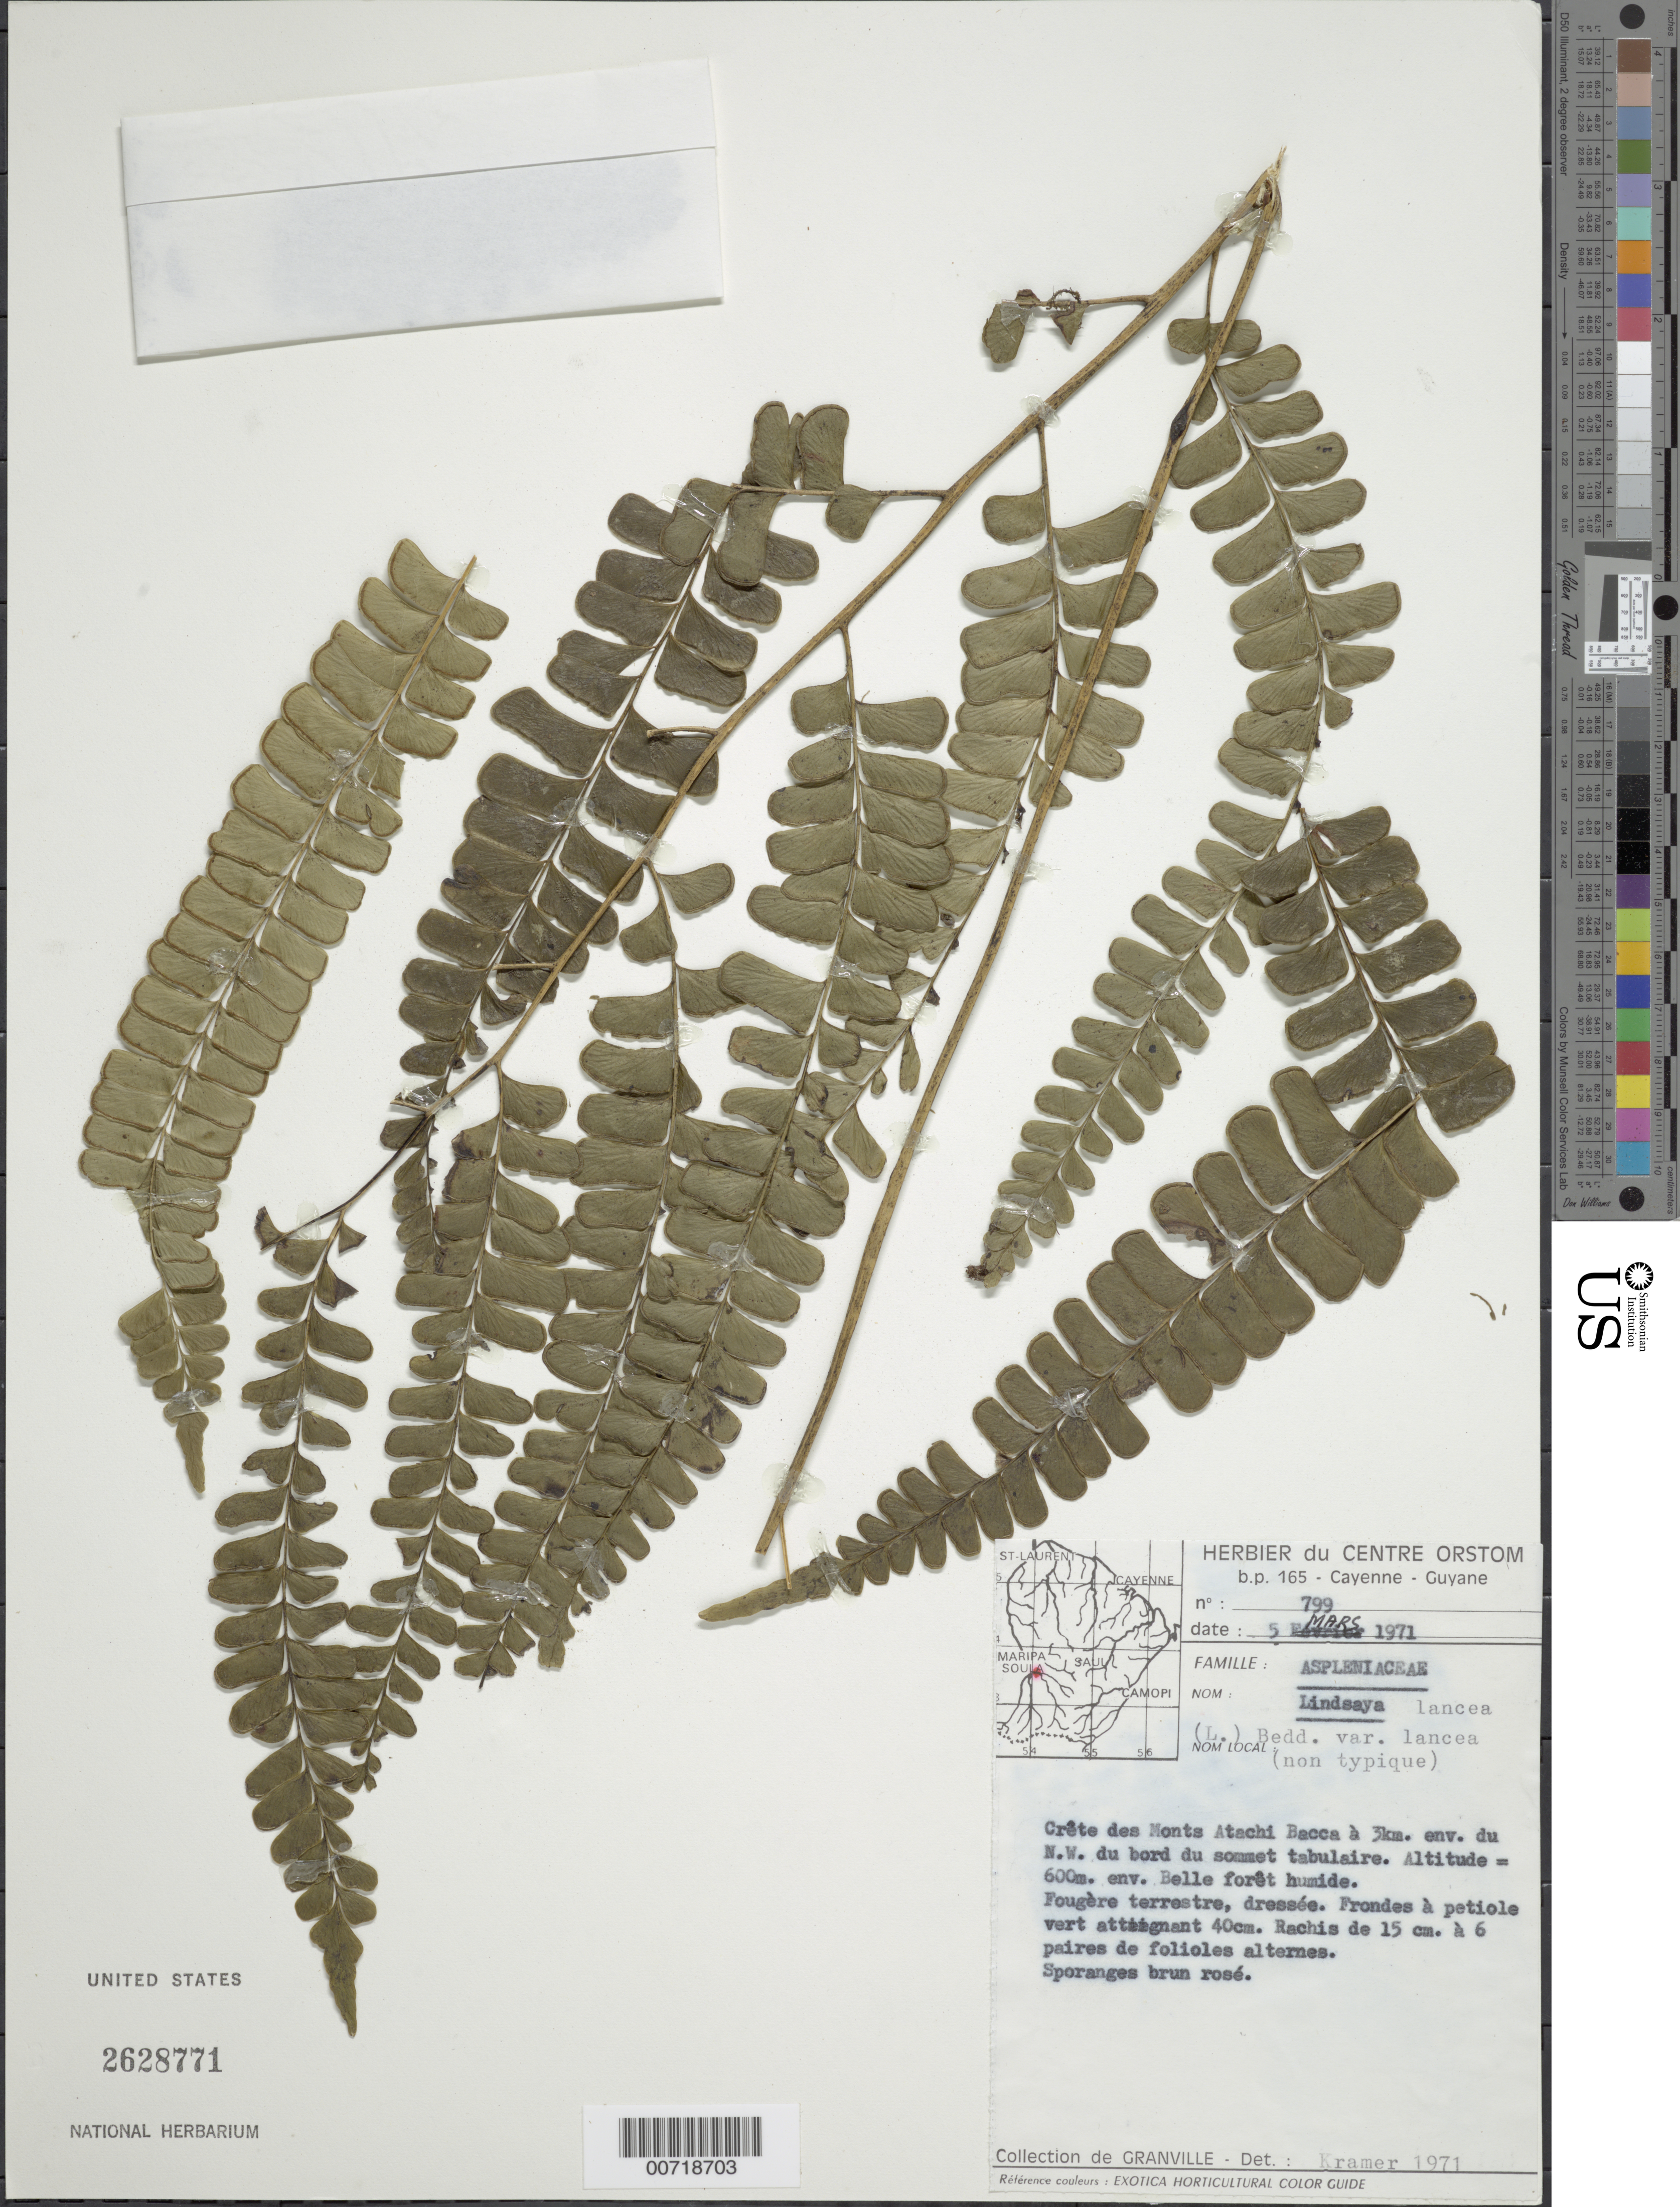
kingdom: Plantae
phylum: Tracheophyta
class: Polypodiopsida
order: Polypodiales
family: Lindsaeaceae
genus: Lindsaea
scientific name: Lindsaea lancea var. lancea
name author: (L.) Bedd.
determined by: Kramer, K. U.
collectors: J.-J. de Granville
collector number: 799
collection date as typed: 5-Mar-71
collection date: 1971-03-05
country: French Guiana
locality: Monts Atachi Bacca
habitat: Bord du sommet tabulaire; belle forêt humide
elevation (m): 600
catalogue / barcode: US 2628771